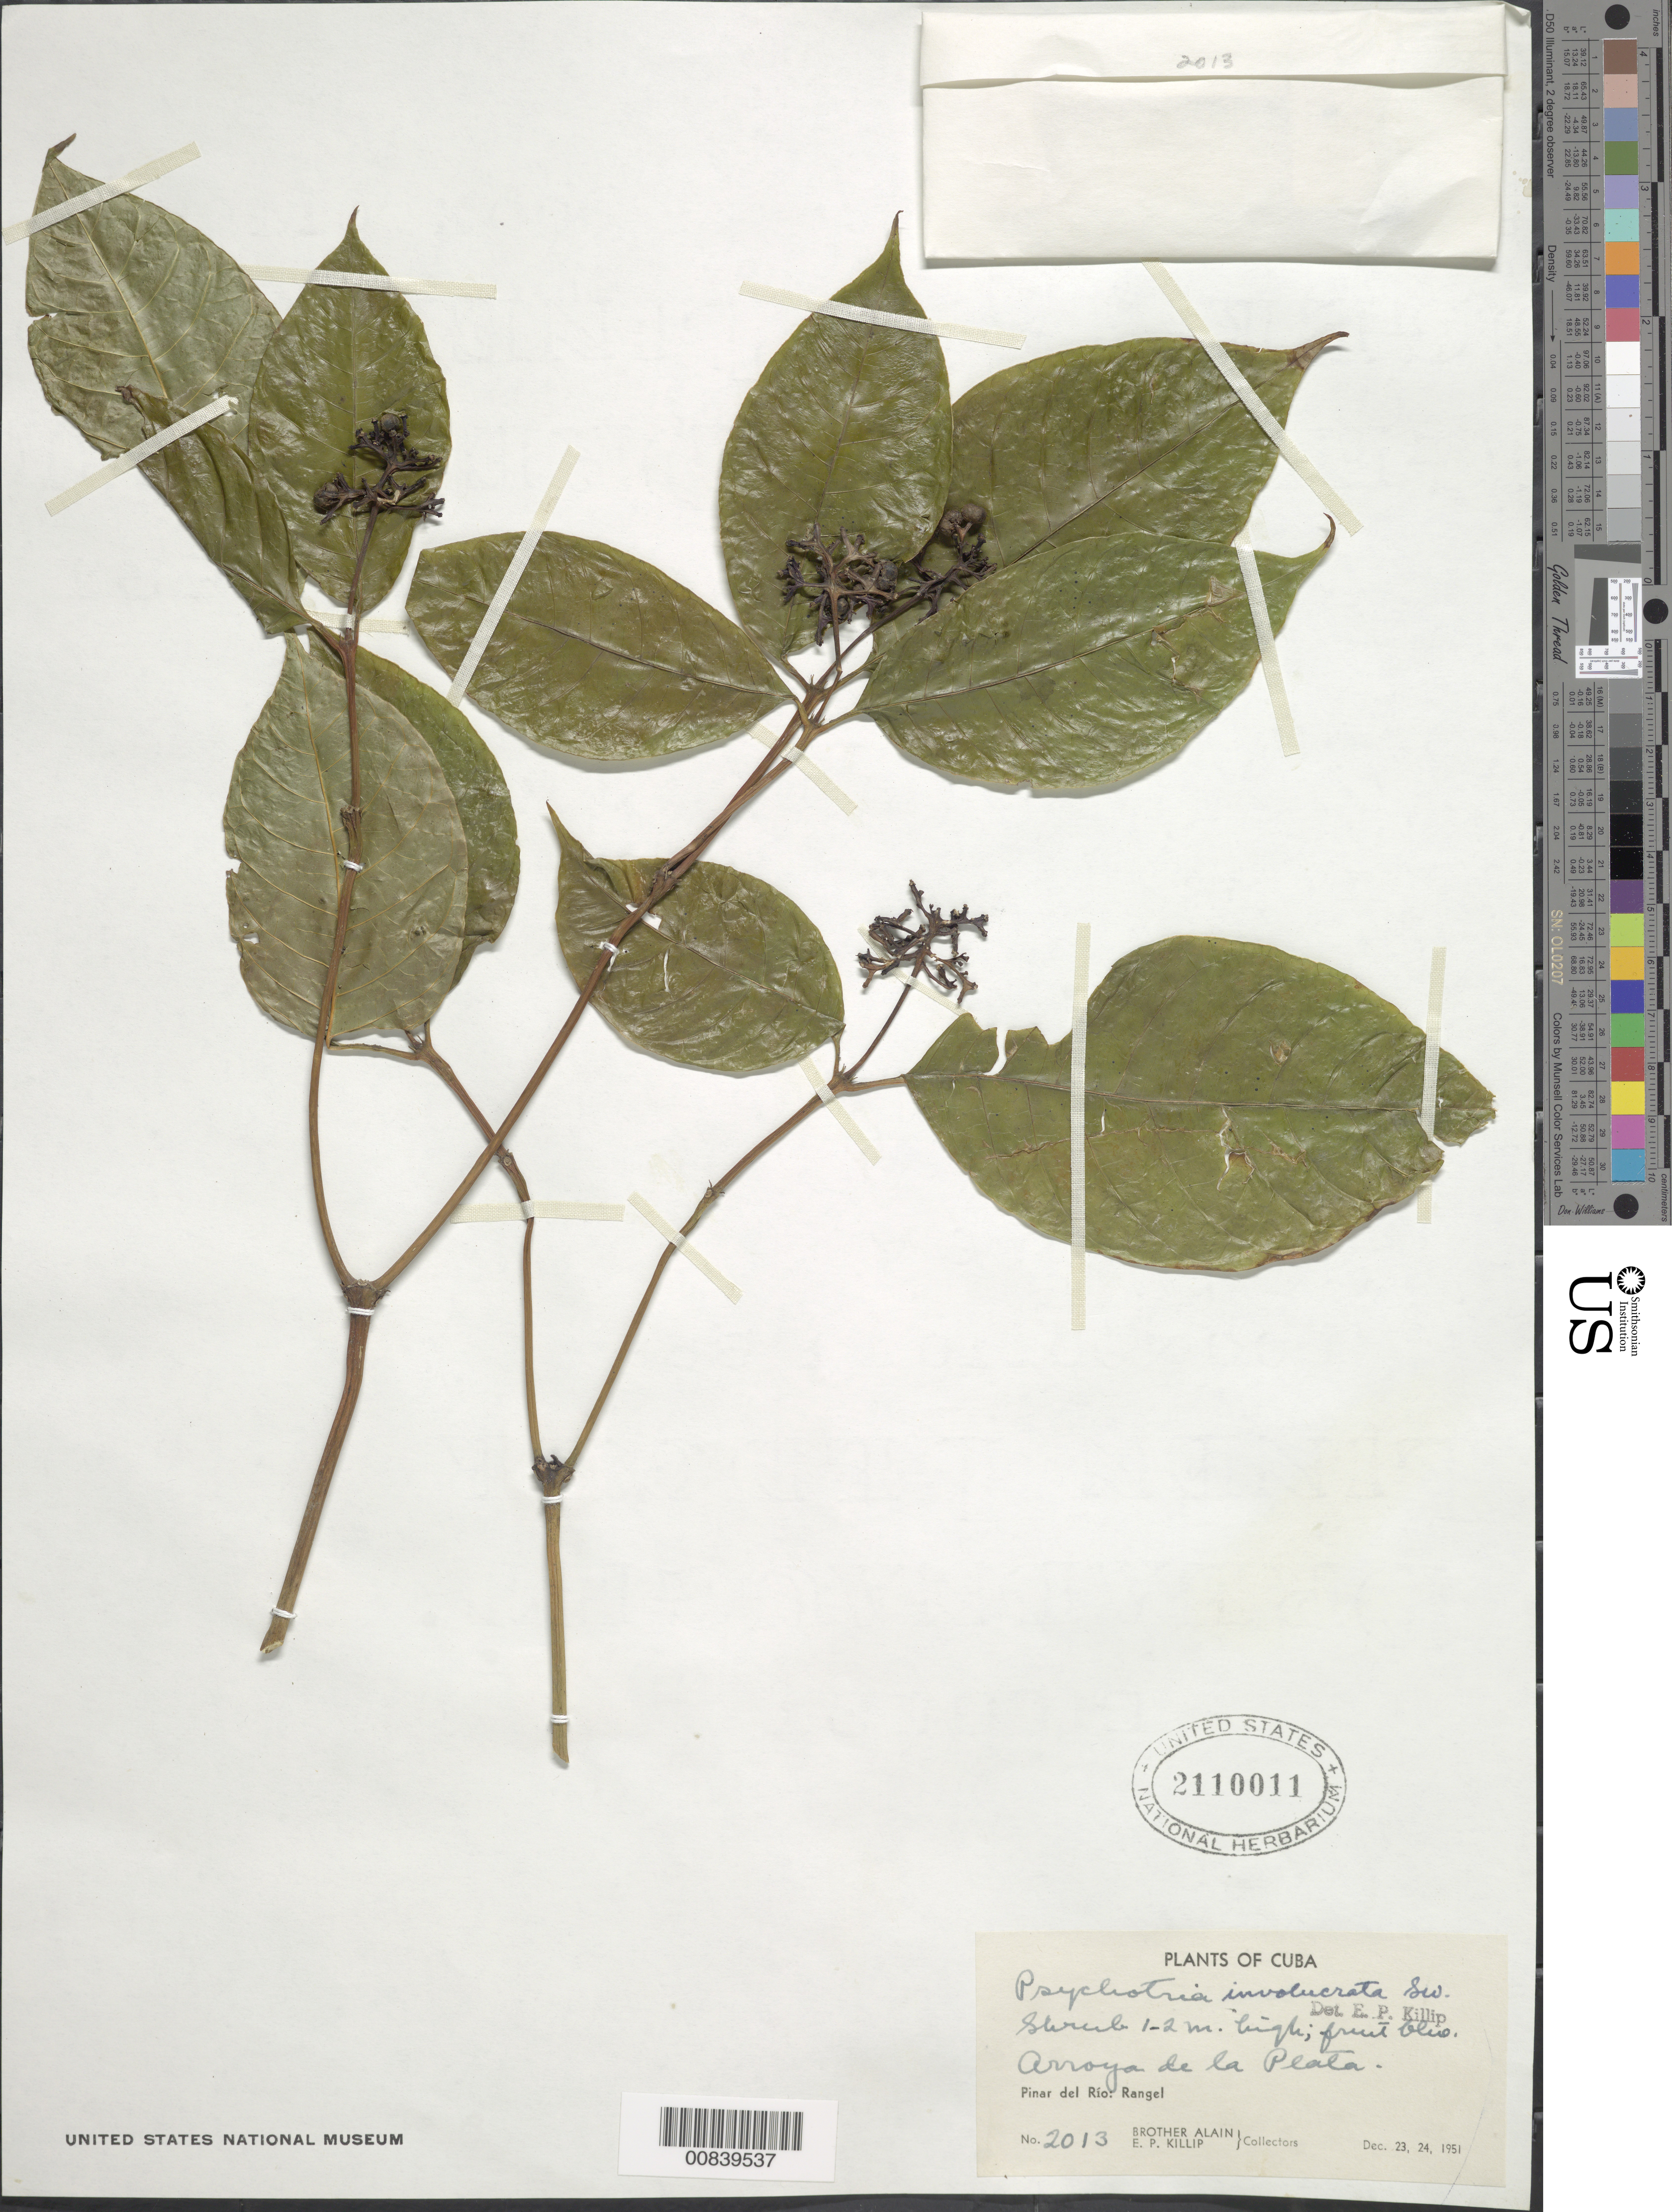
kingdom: Plantae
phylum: Tracheophyta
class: Magnoliopsida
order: Gentianales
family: Rubiaceae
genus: Psychotria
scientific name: Psychotria officinalis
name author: (Aubl.) Raeusch.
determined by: Killip, Ellsworth P.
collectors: A. H. Liogier & E. P. Killip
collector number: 2013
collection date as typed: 23 Dec 1951 to 24 Dec 1951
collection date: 1951-12-23/1951-12-24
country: Cuba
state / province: Pinar del Río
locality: Rangel. Arroya de la Plata.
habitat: Arroya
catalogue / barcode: US 2110011